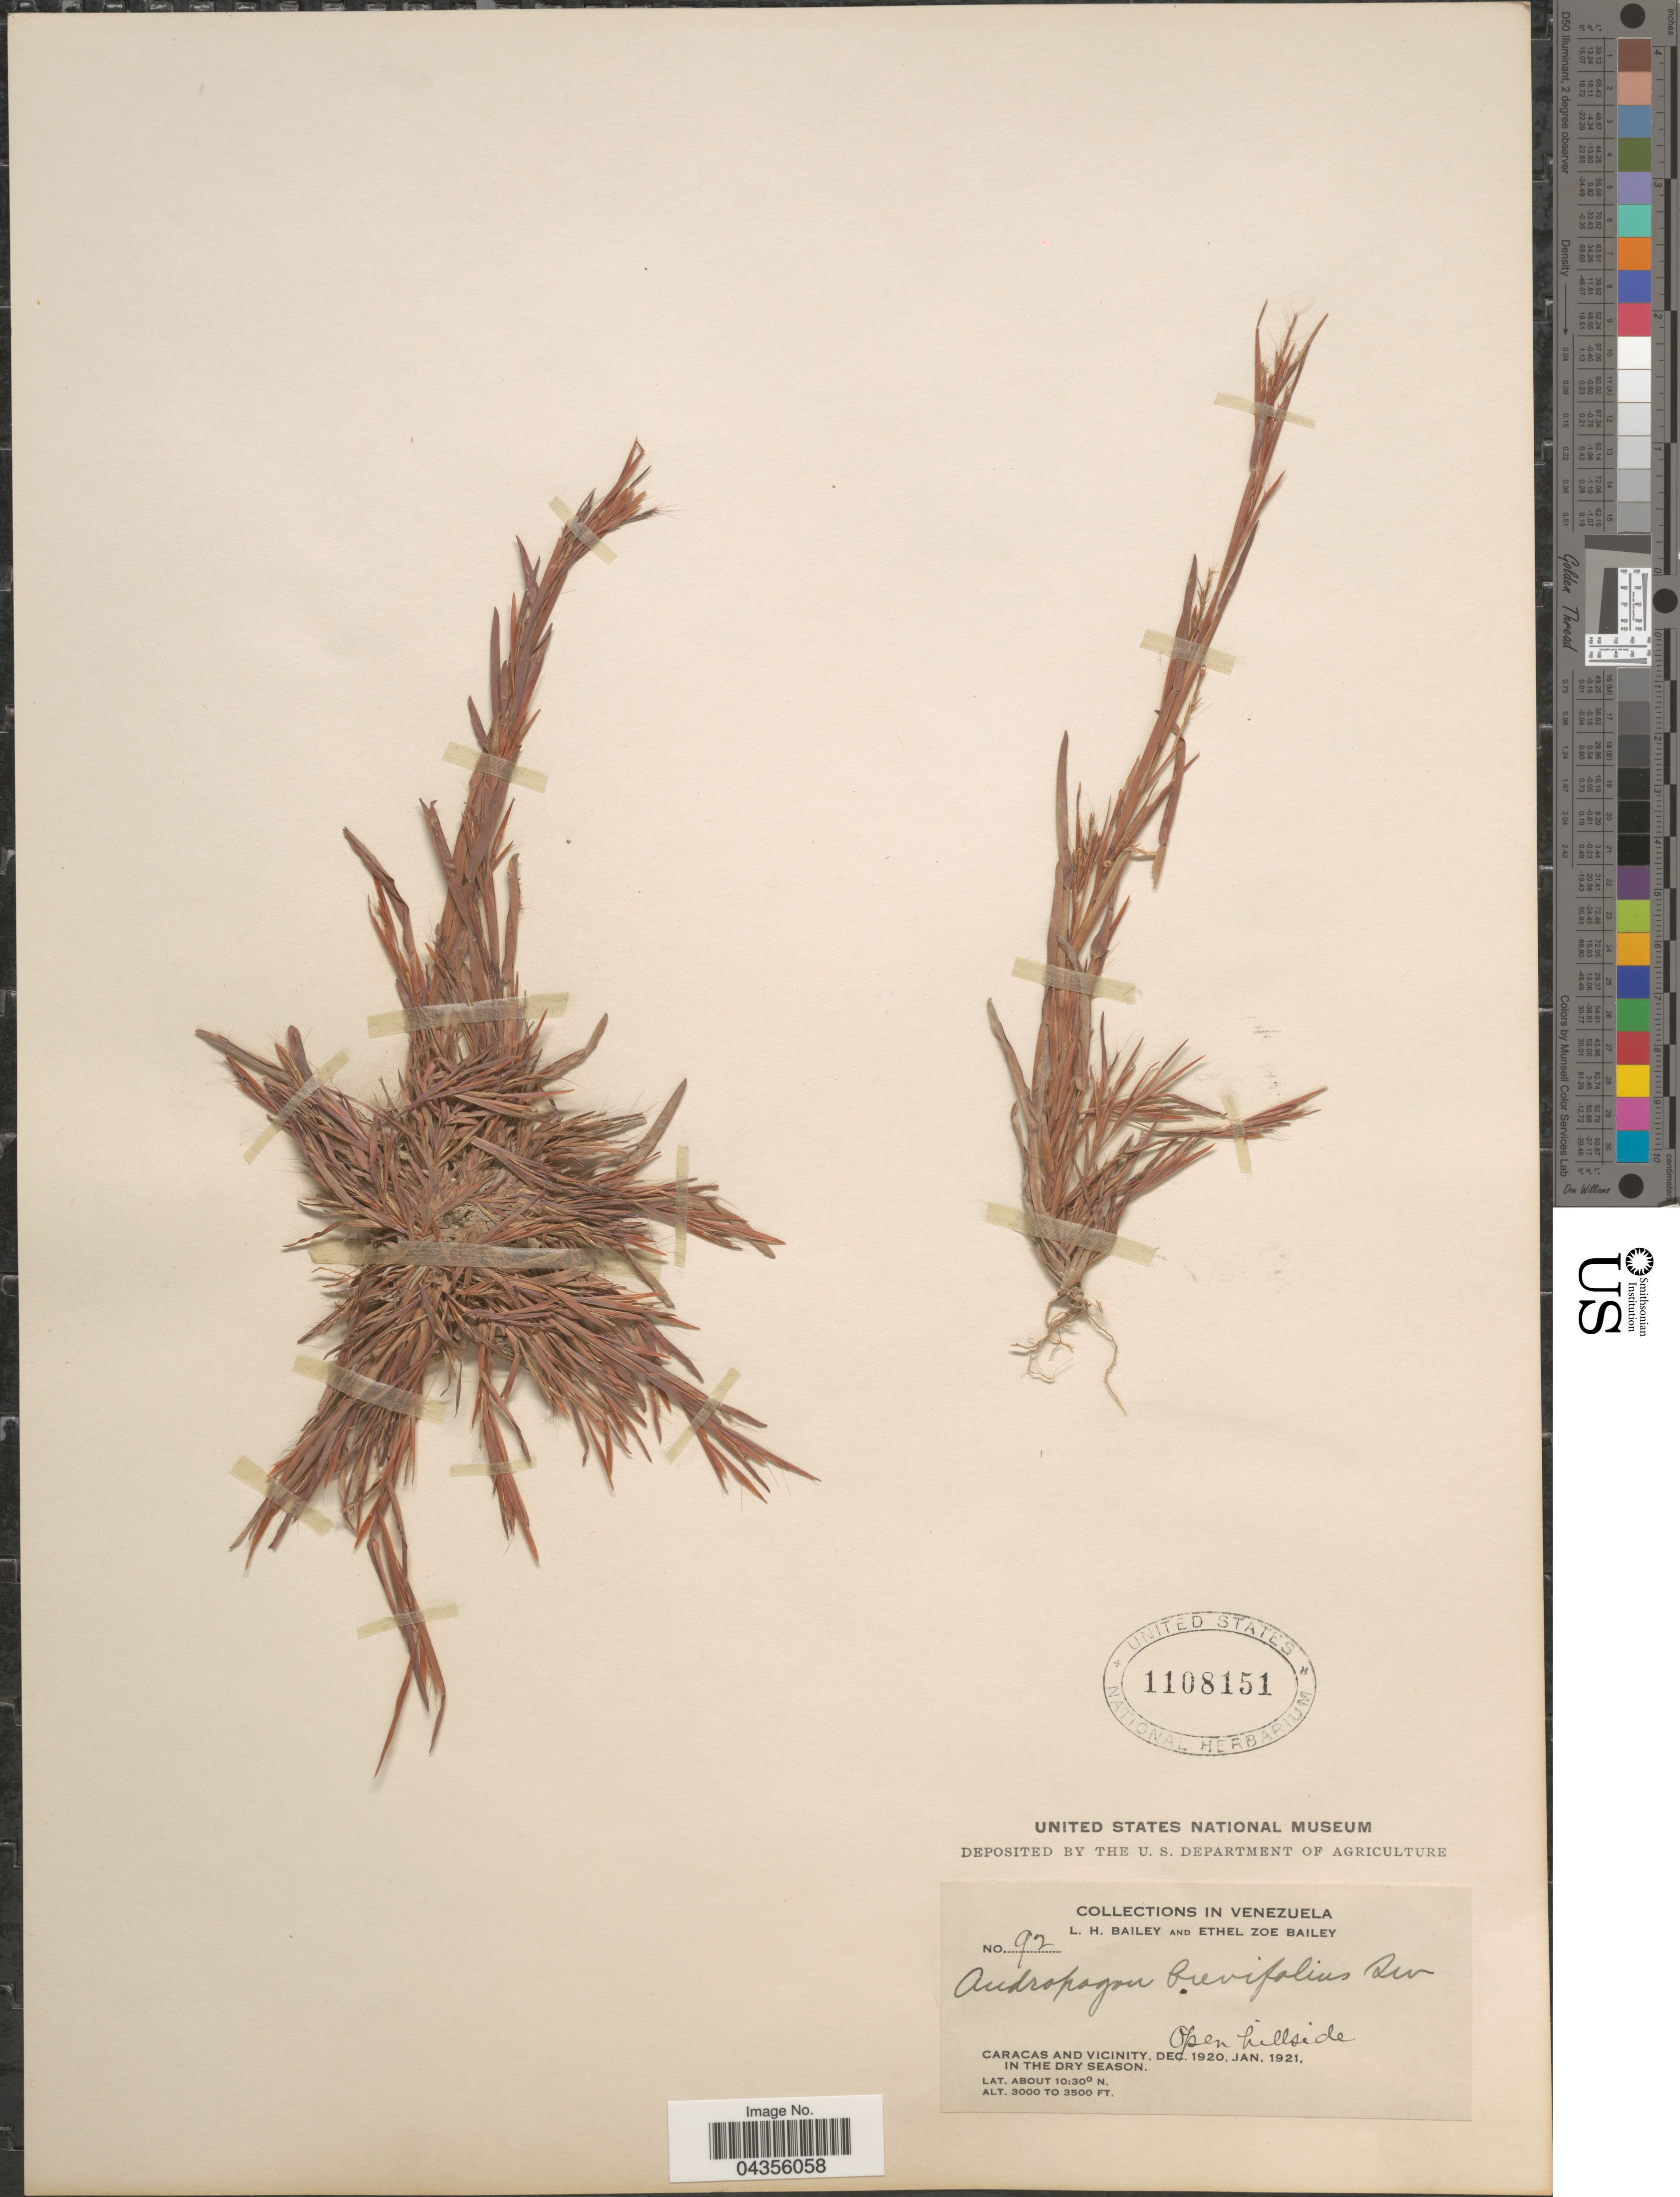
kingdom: Plantae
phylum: Tracheophyta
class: Liliopsida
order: Poales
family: Poaceae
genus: Schizachyrium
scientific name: Schizachyrium brevifolium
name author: (Sw.) Nees ex Büse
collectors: L. H. Bailey & E. Z. Bailey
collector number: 92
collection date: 1920-12/1921-01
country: Venezuela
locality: Caracas and vicinity, in the dry season.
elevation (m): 914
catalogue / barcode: US 1108151